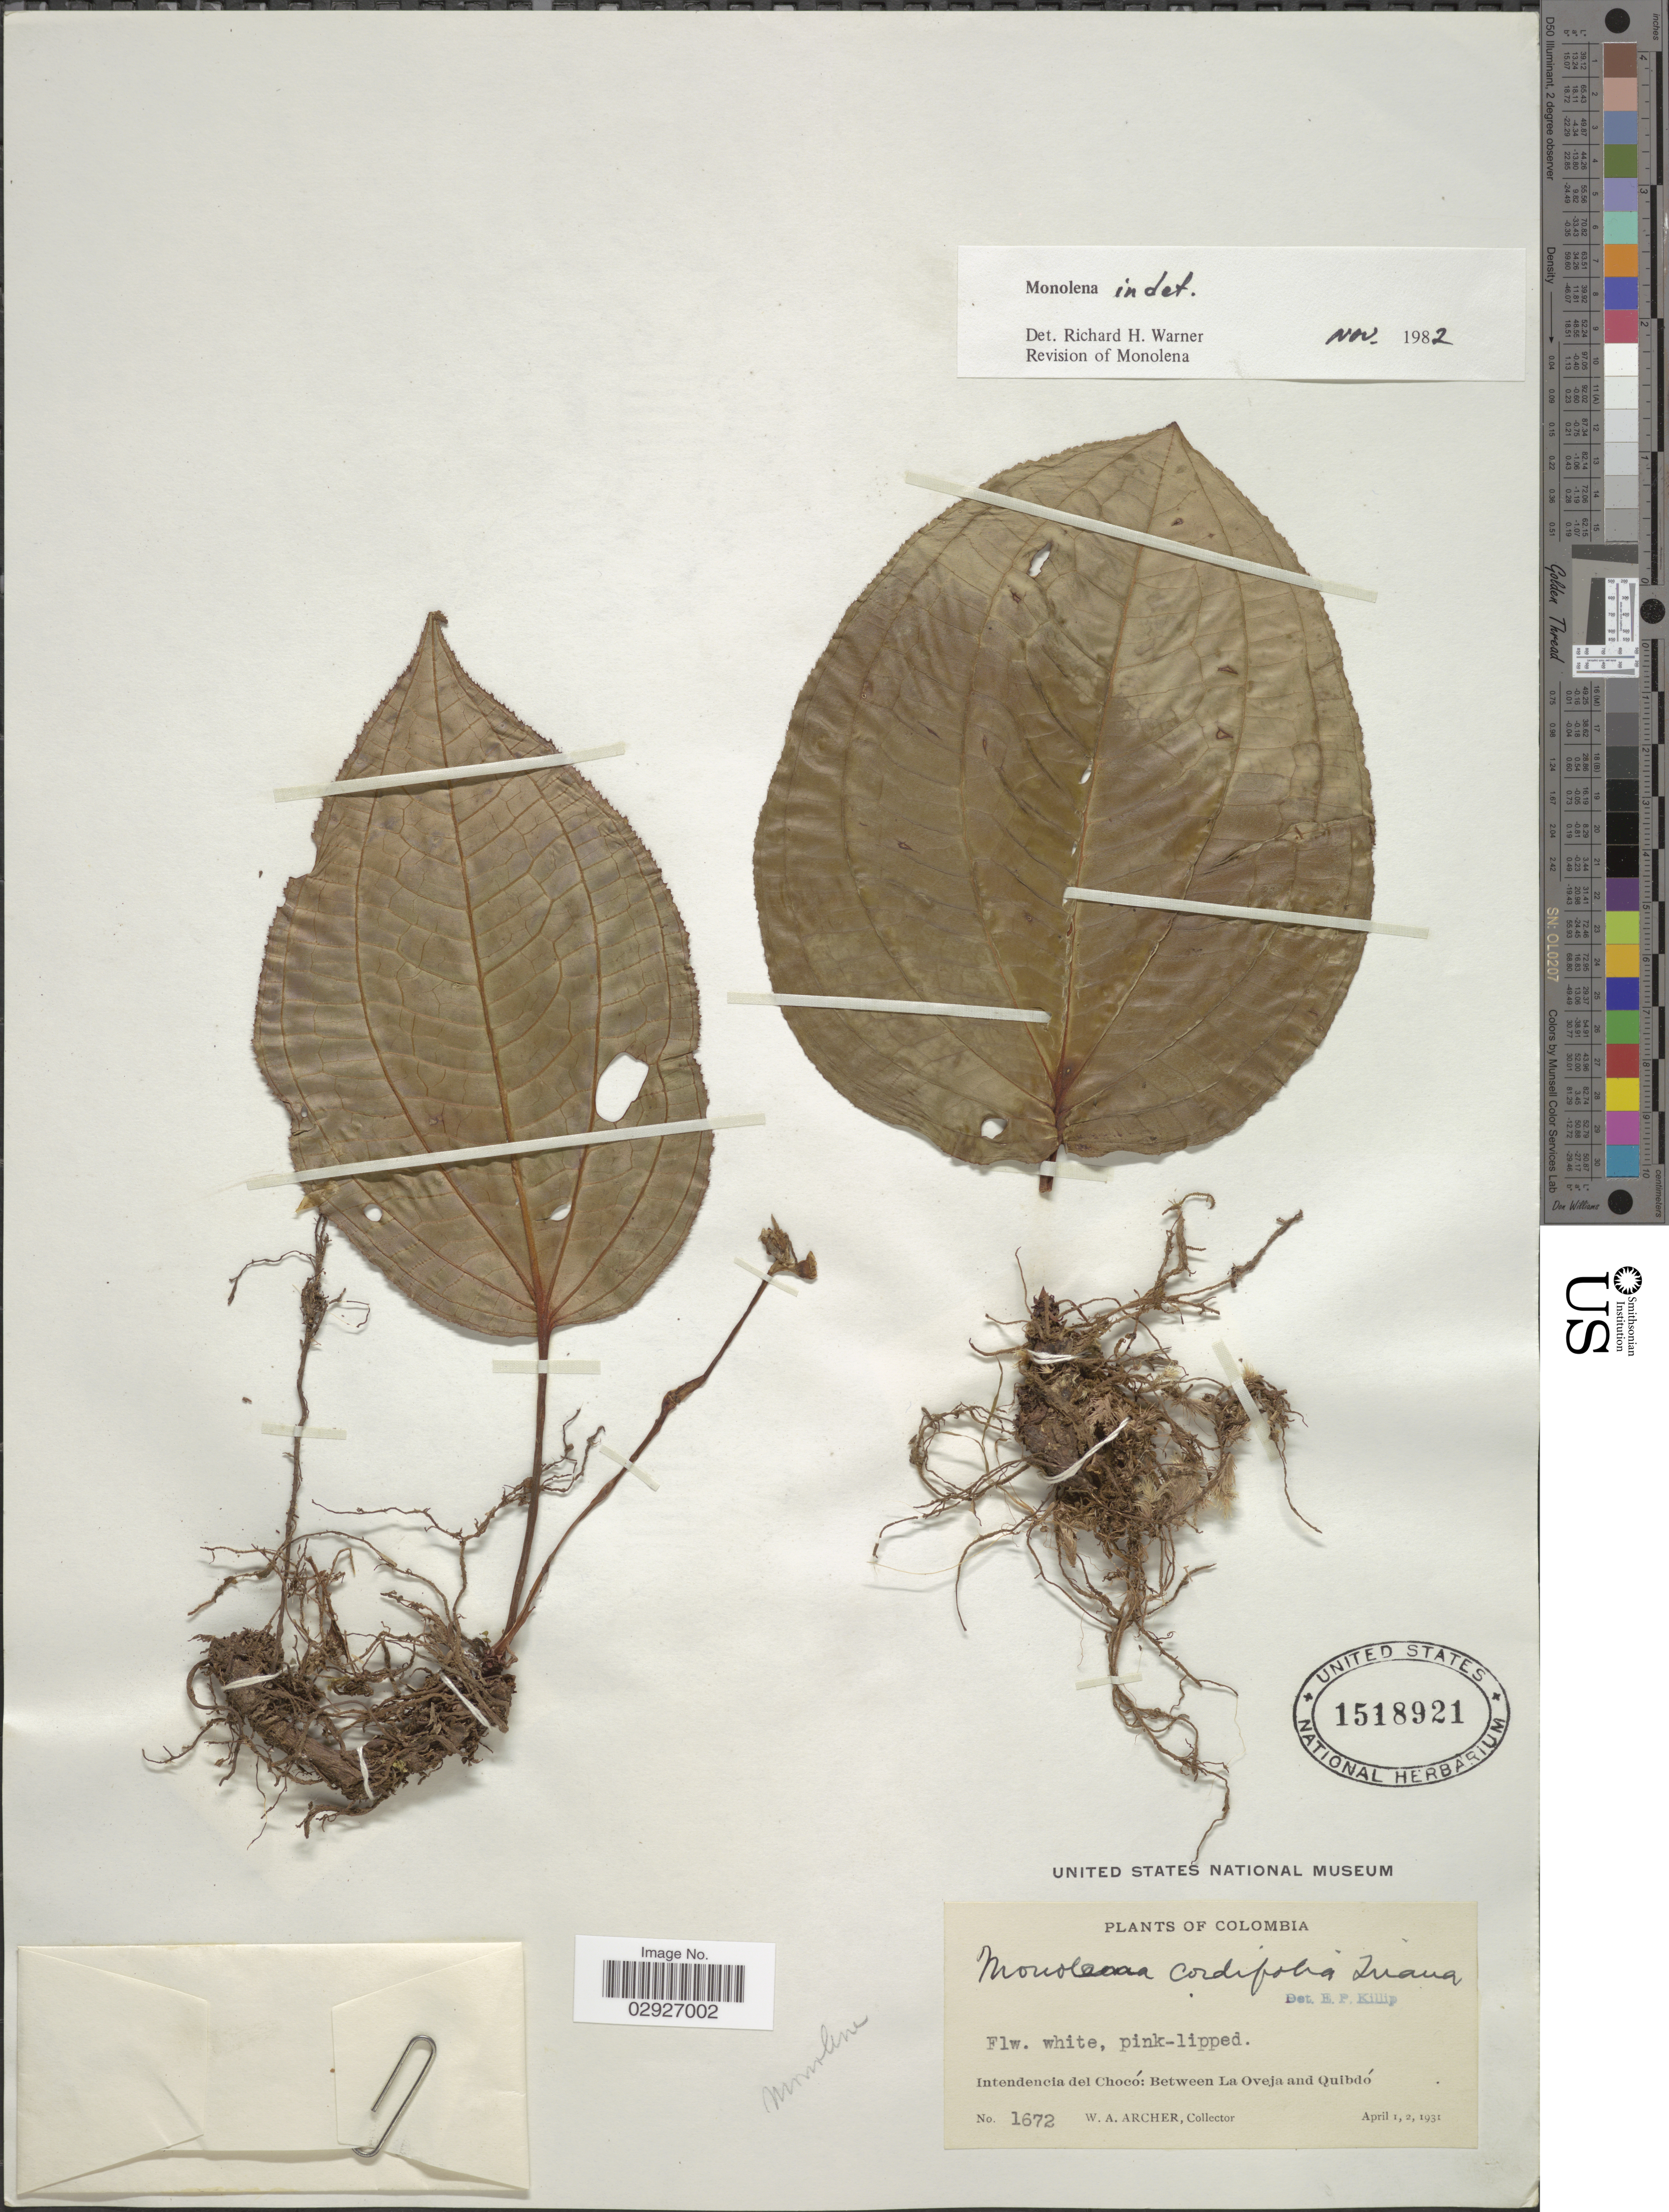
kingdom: Plantae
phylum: Tracheophyta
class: Magnoliopsida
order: Myrtales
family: Melastomataceae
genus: Monolena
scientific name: Monolena sp.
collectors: W. Archer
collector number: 1672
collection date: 1931-04-01/1931-04-02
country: Colombia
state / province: Chocó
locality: Intendencia del Chocó: Between La Oveja and Quibdó.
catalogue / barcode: US 1518921